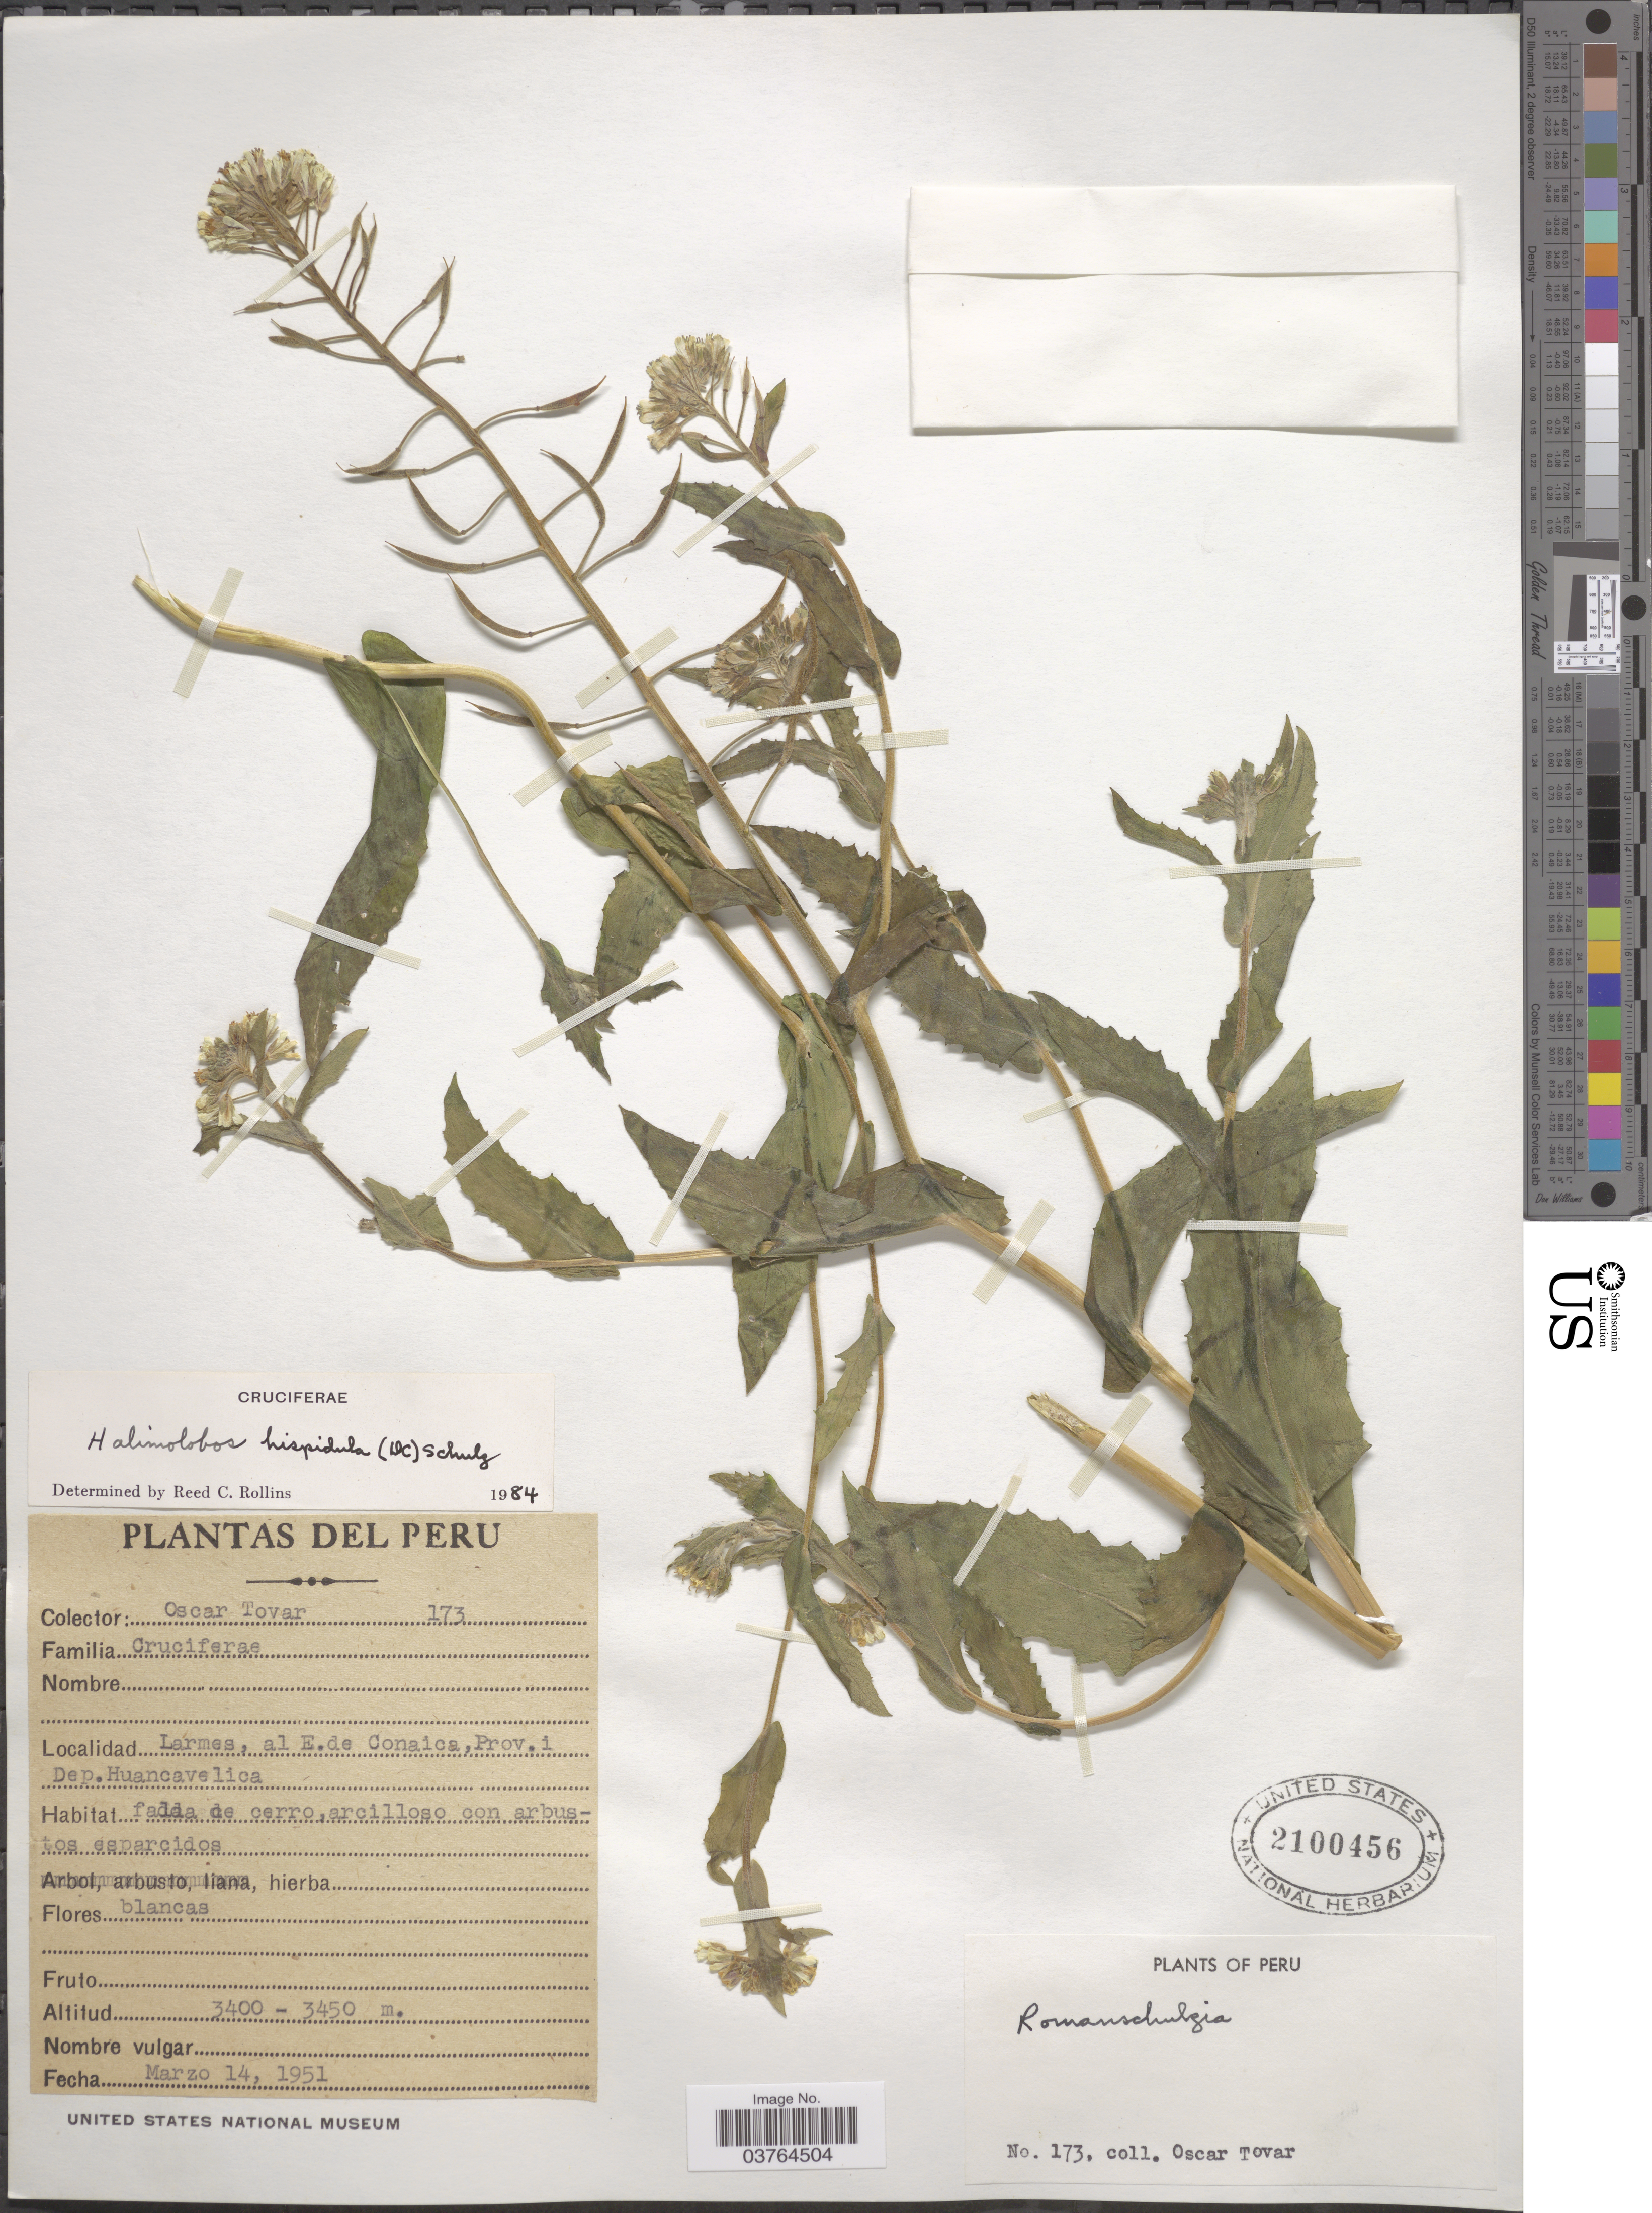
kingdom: Plantae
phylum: Tracheophyta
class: Magnoliopsida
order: Brassicales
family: Brassicaceae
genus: Exhalimolobos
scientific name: Exhalimolobos hispidulus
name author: (DC.) Al-Shehbaz & C.D. Bailey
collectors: Ó. Tovar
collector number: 173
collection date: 1951-03-14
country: Peru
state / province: Huancavelica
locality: Larmes, al E. de Conaica, Prov. i Dep. Huancavelica.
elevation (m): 3400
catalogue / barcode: US 2100456